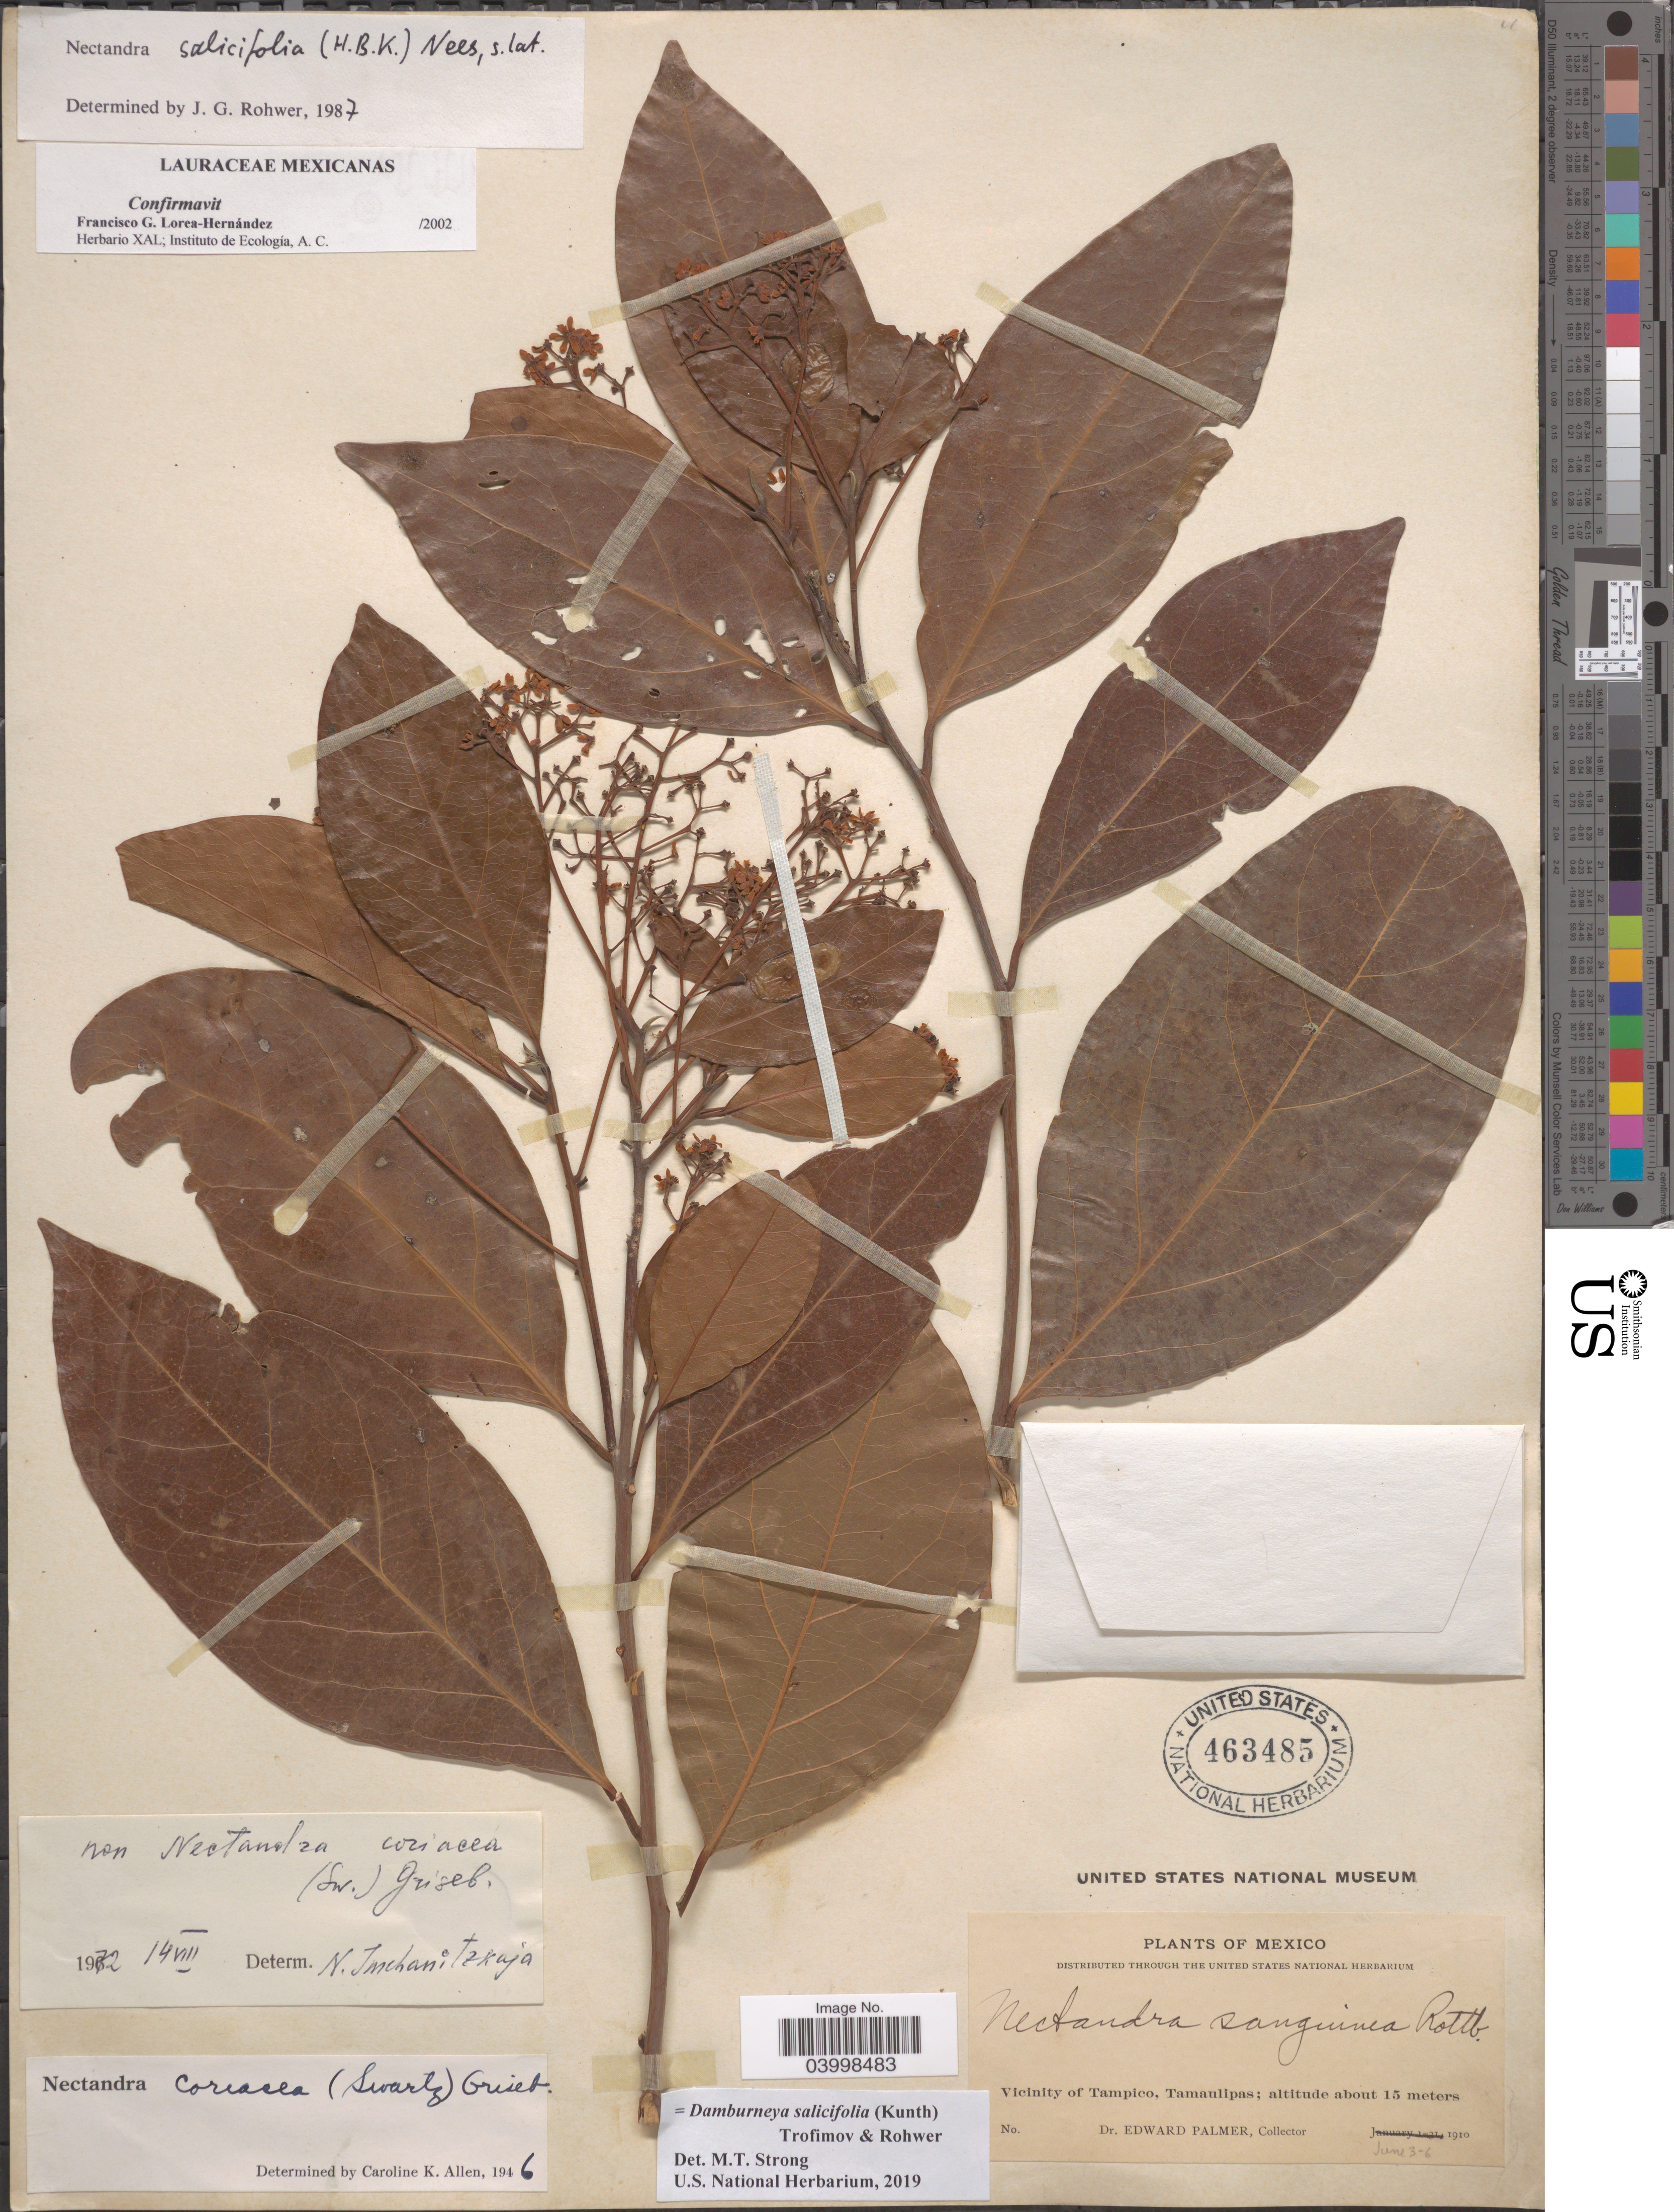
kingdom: Plantae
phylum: Tracheophyta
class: Magnoliopsida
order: Laurales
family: Lauraceae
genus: Damburneya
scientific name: Damburneya salicifolia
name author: (Kunth) Trofimov & Rohwer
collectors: E. Palmer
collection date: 1910-06-03/1910-06-06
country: Mexico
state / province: Tamaulipas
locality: Vicinity of Tampico.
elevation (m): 15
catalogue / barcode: US 463485